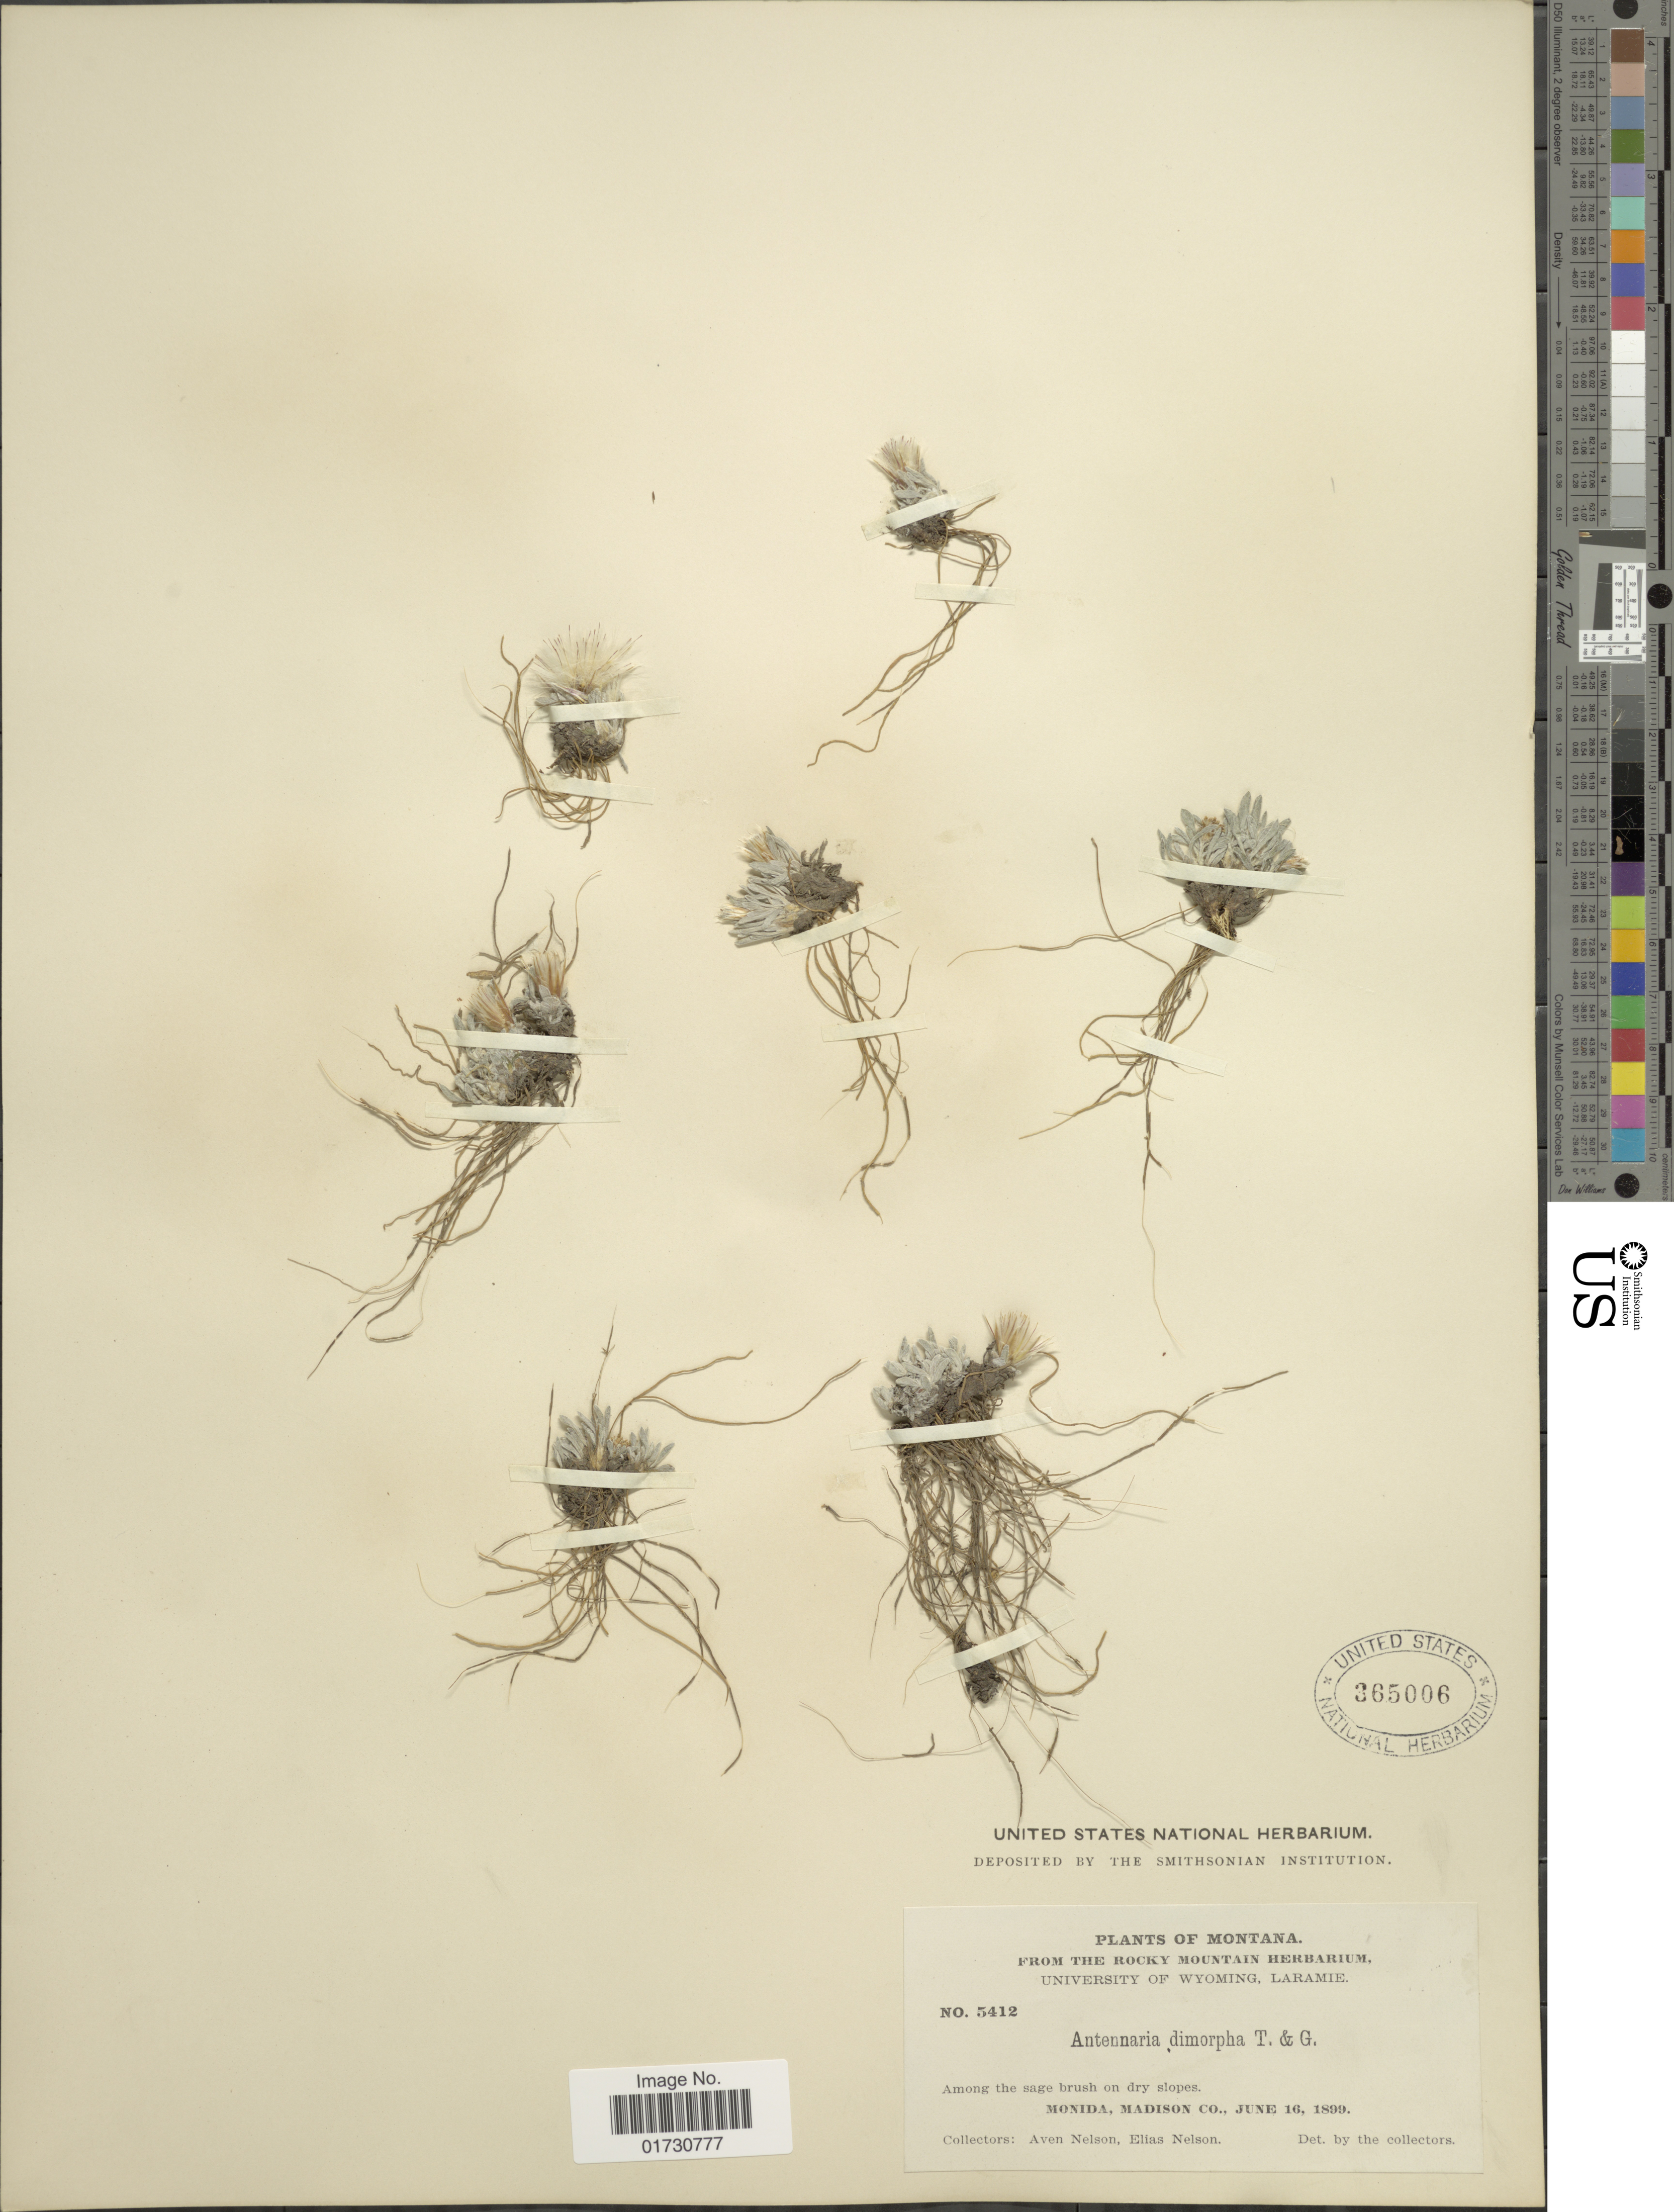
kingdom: Plantae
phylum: Tracheophyta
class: Magnoliopsida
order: Asterales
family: Asteraceae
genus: Antennaria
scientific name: Antennaria dimorpha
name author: (Nutt.) Torr. & A. Gray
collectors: A. Nelson & E. Nelson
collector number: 5412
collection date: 1899-06-16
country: United States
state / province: Montana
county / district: Madison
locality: Among the sage brush on dry slopes, Monida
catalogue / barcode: US 365006